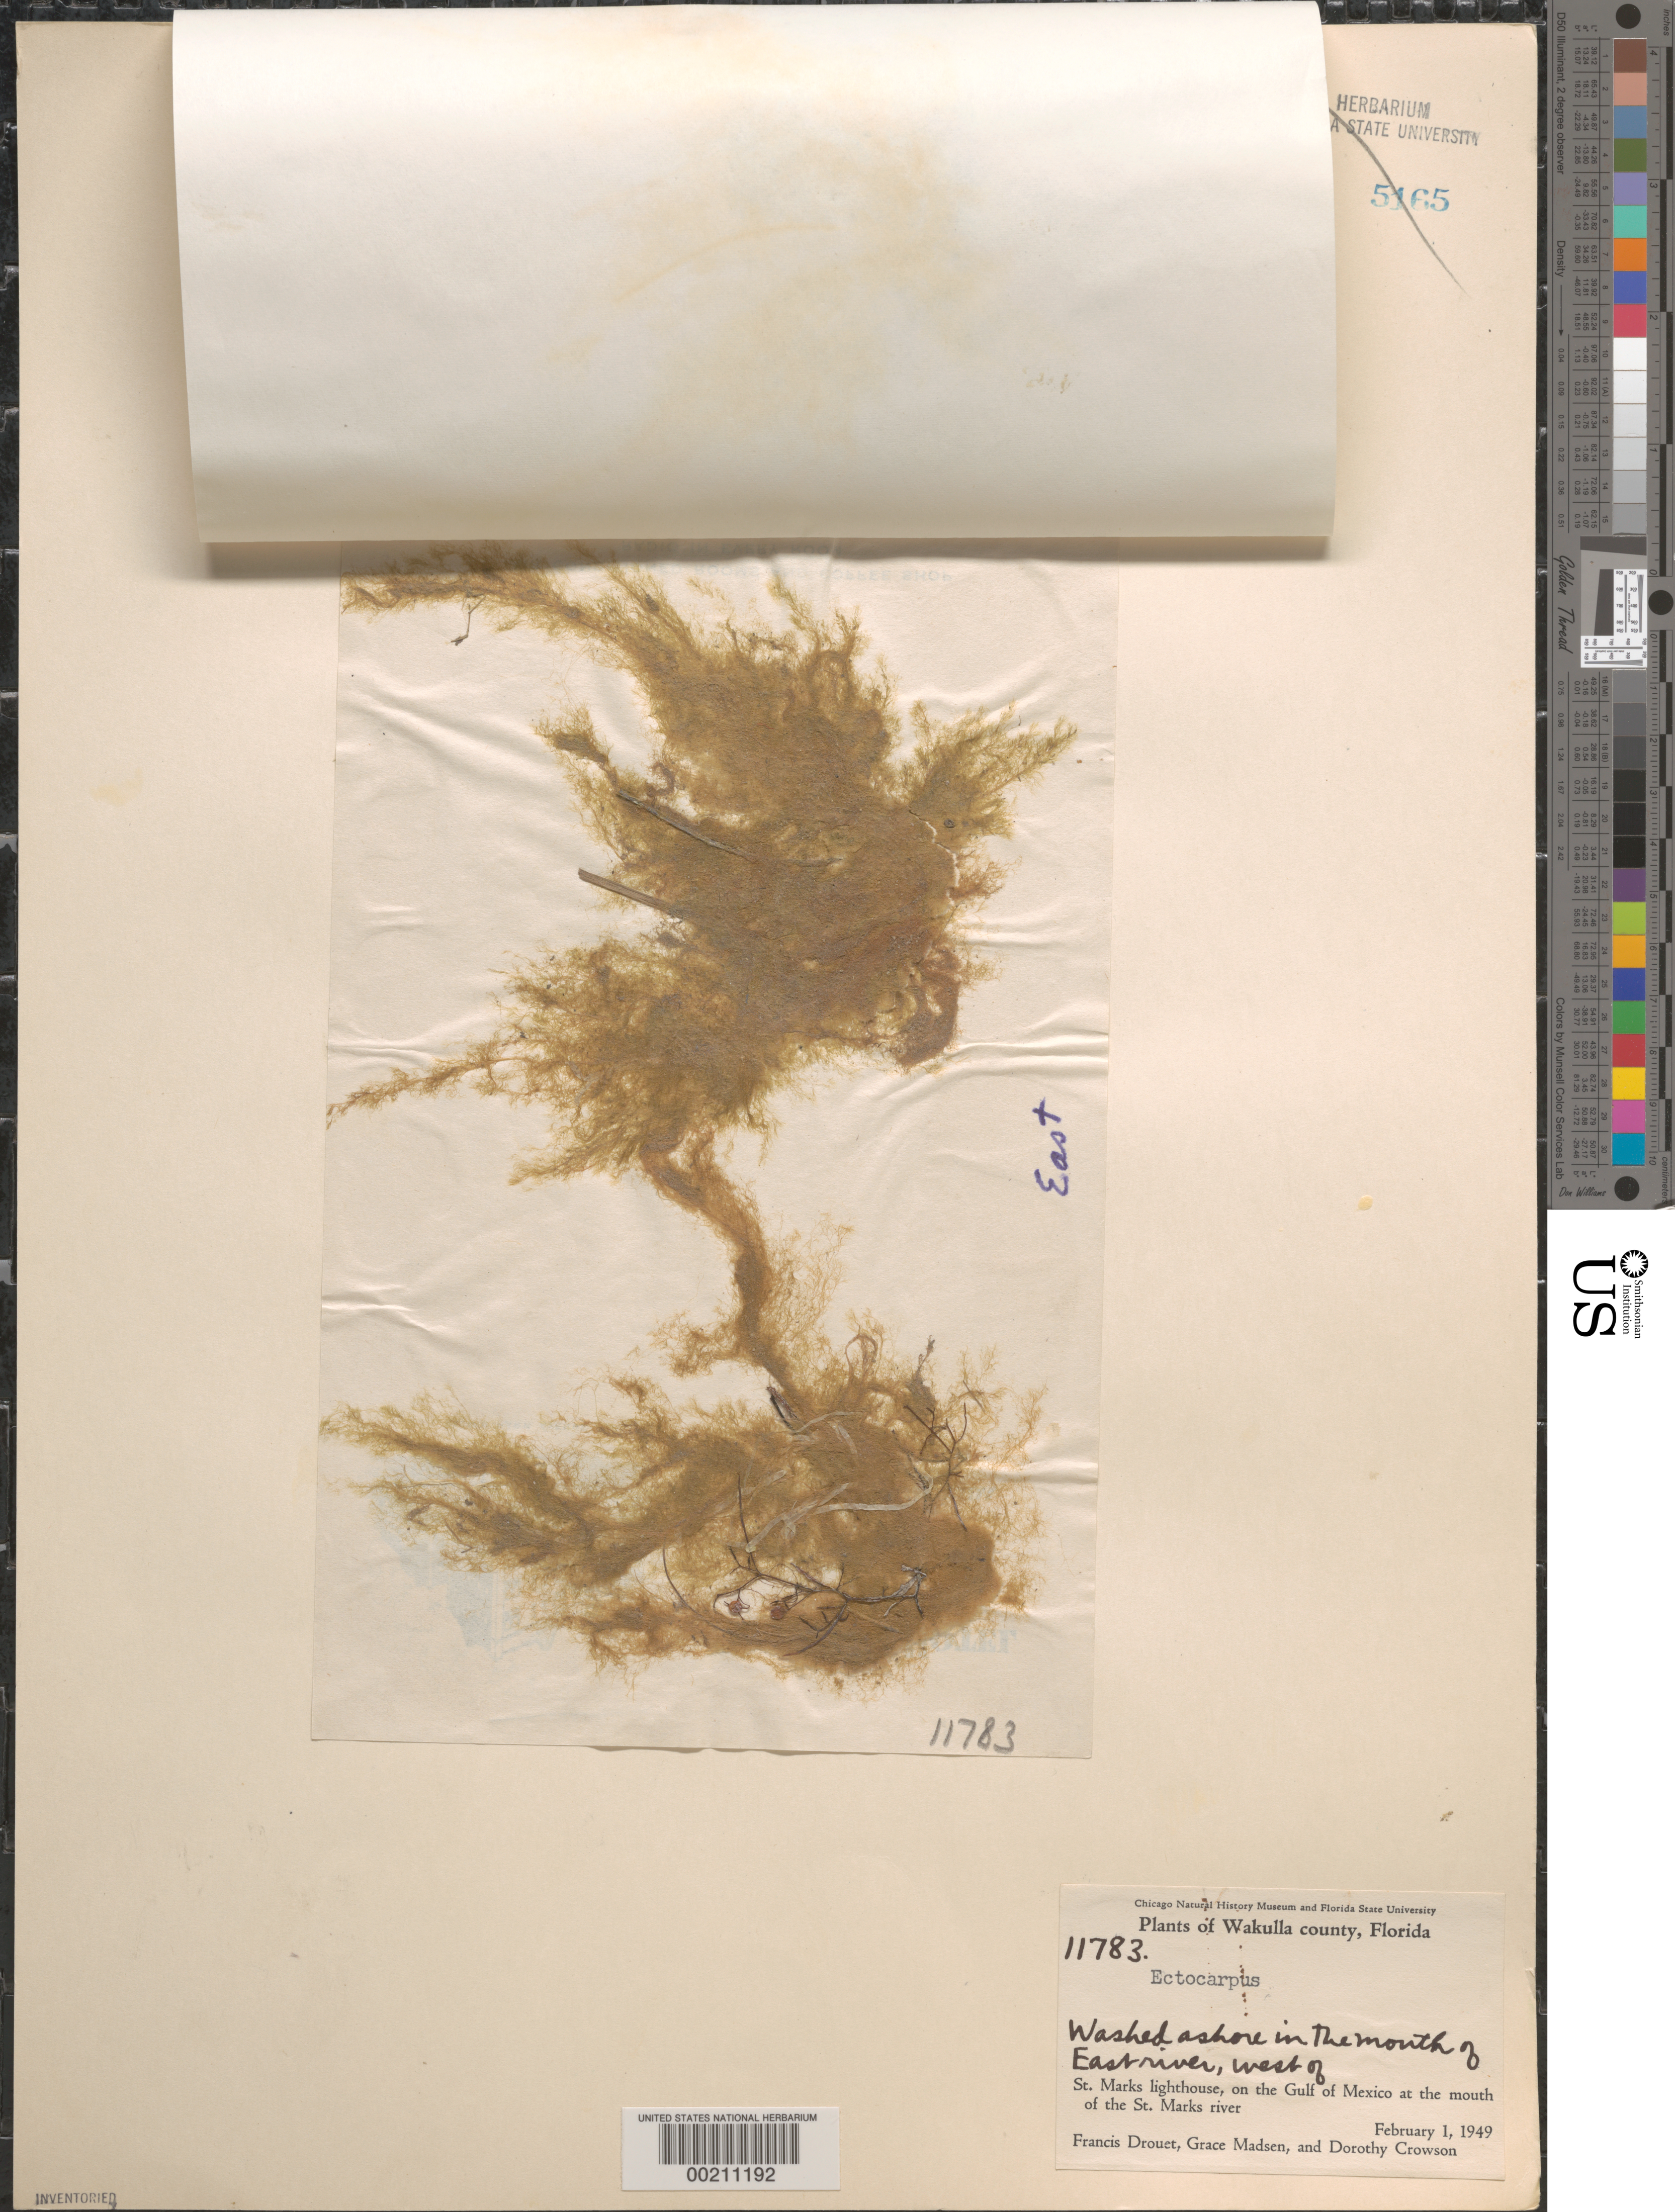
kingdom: Chromista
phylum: Ochrophyta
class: Phaeophyceae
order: Ectocarpales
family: Ectocarpaceae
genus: Ectocarpus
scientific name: Ectocarpus sp.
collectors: F. E. Drouet, G. Madsen & D. Crowson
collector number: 11783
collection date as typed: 01 Feb 1949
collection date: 1949-02-01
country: United States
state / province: Florida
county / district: Wakulla County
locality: East River mouth, west of St. Marks Lighthouse, Gulf of Mexico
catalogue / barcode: US 20939